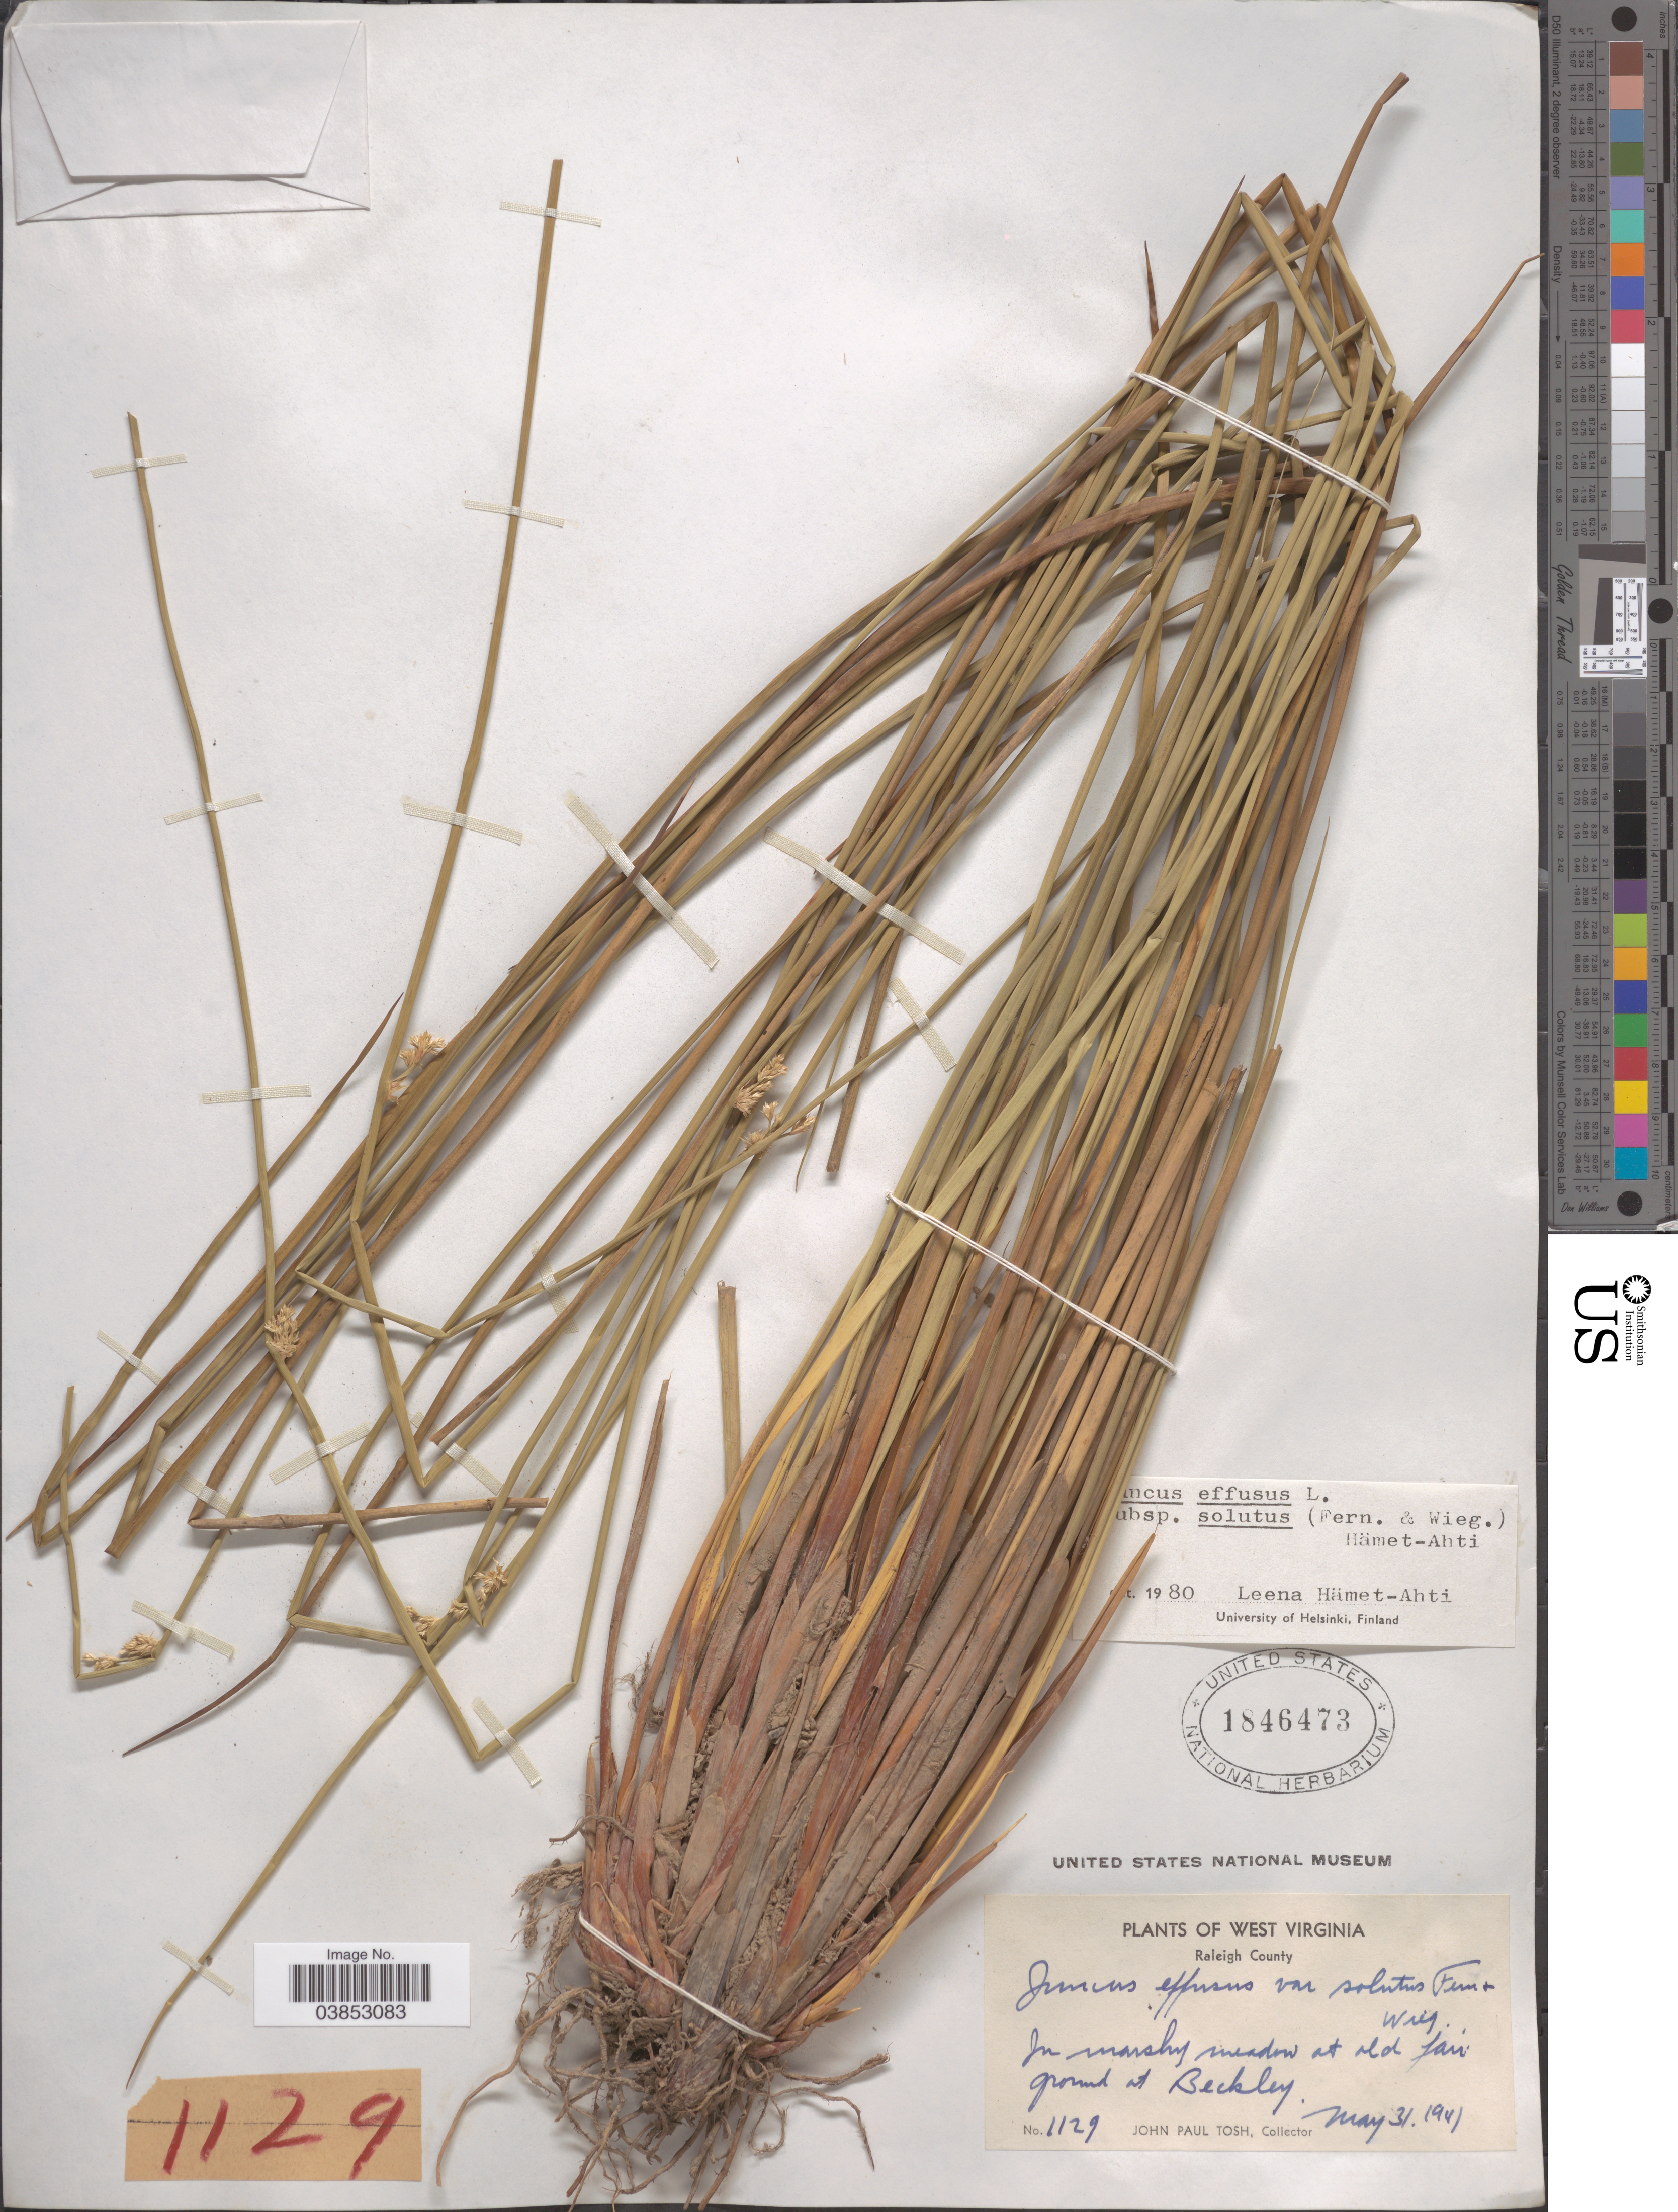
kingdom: Plantae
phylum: Tracheophyta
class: Liliopsida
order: Poales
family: Juncaceae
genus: Juncus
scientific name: Juncus effusus var. solutus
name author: Fernald & Wiegand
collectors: J. Tosh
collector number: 1129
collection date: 1941-05-31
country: United States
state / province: West Virginia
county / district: Raleigh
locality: Raleigh County. In marshy meadow at old fair ground at Beckley.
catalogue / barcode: US 1846473